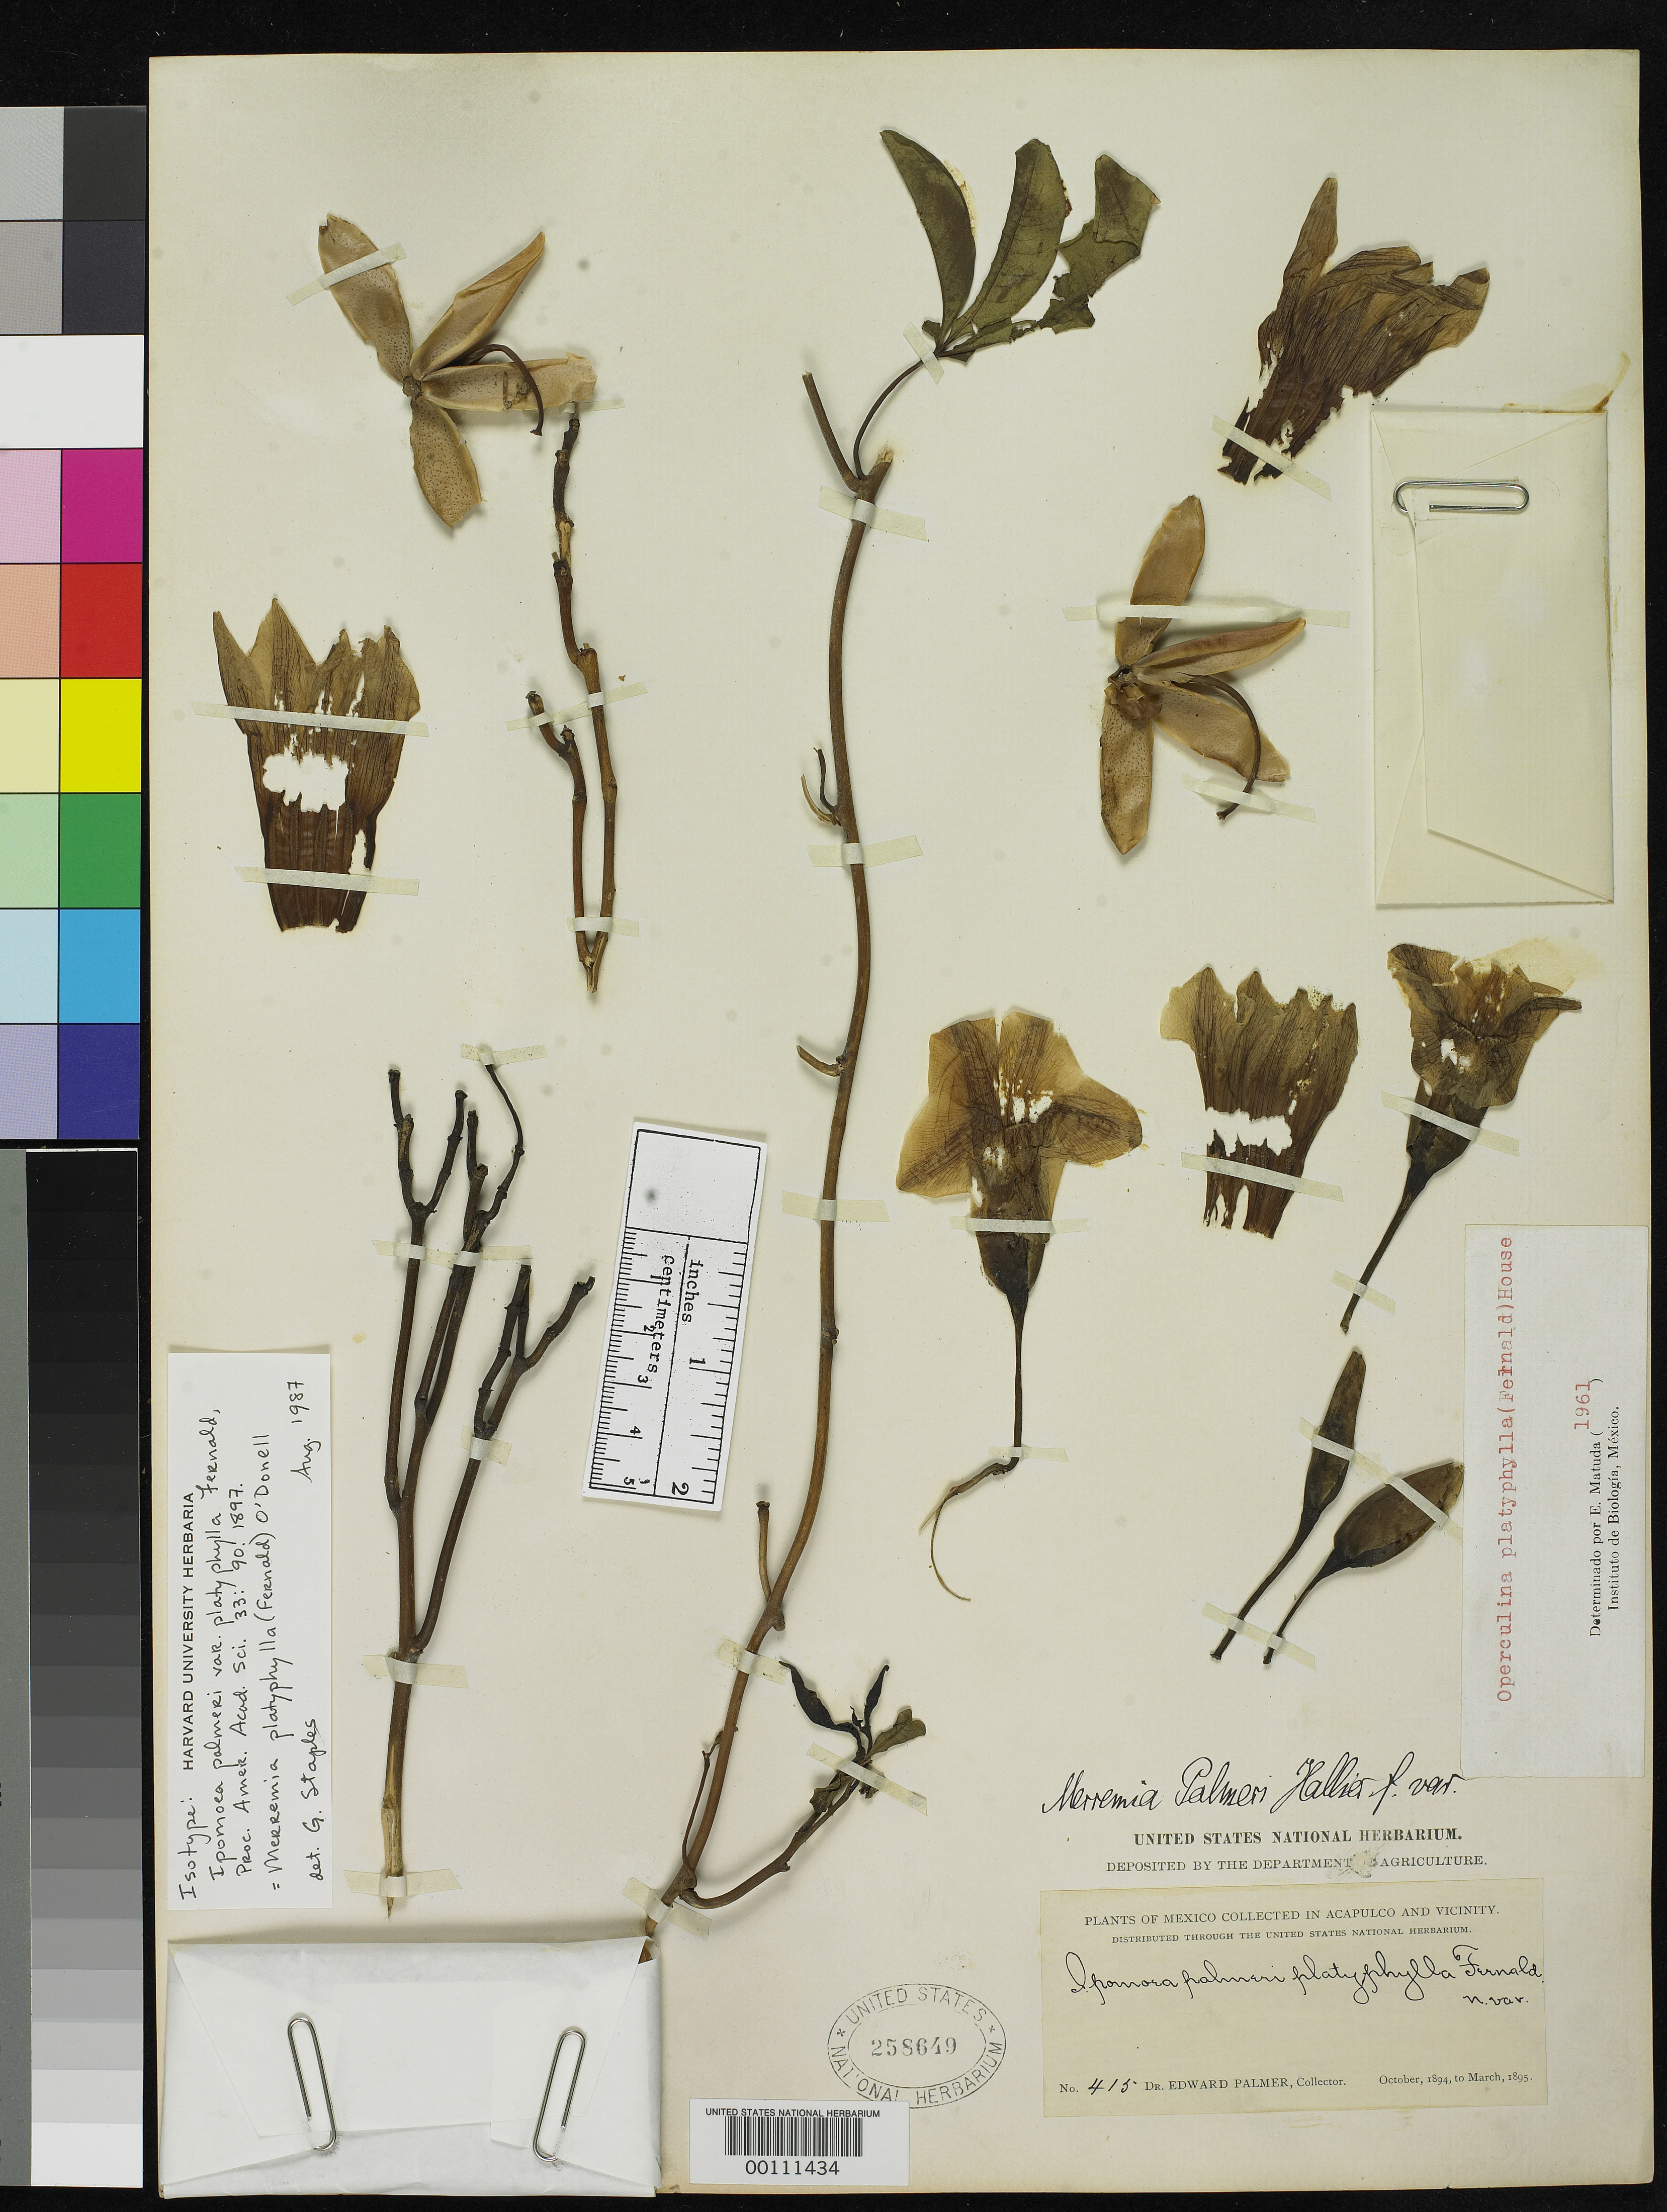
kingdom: Plantae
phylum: Tracheophyta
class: Magnoliopsida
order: Solanales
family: Convolvulaceae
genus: Ipomoea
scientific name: Ipomoea palmeri var. platyphylla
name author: Fernald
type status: Isotype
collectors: E. Palmer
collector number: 415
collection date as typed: Jan 1895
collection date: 1895-01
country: Mexico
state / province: Guerrero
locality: Acapulco.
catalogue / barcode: US 258649